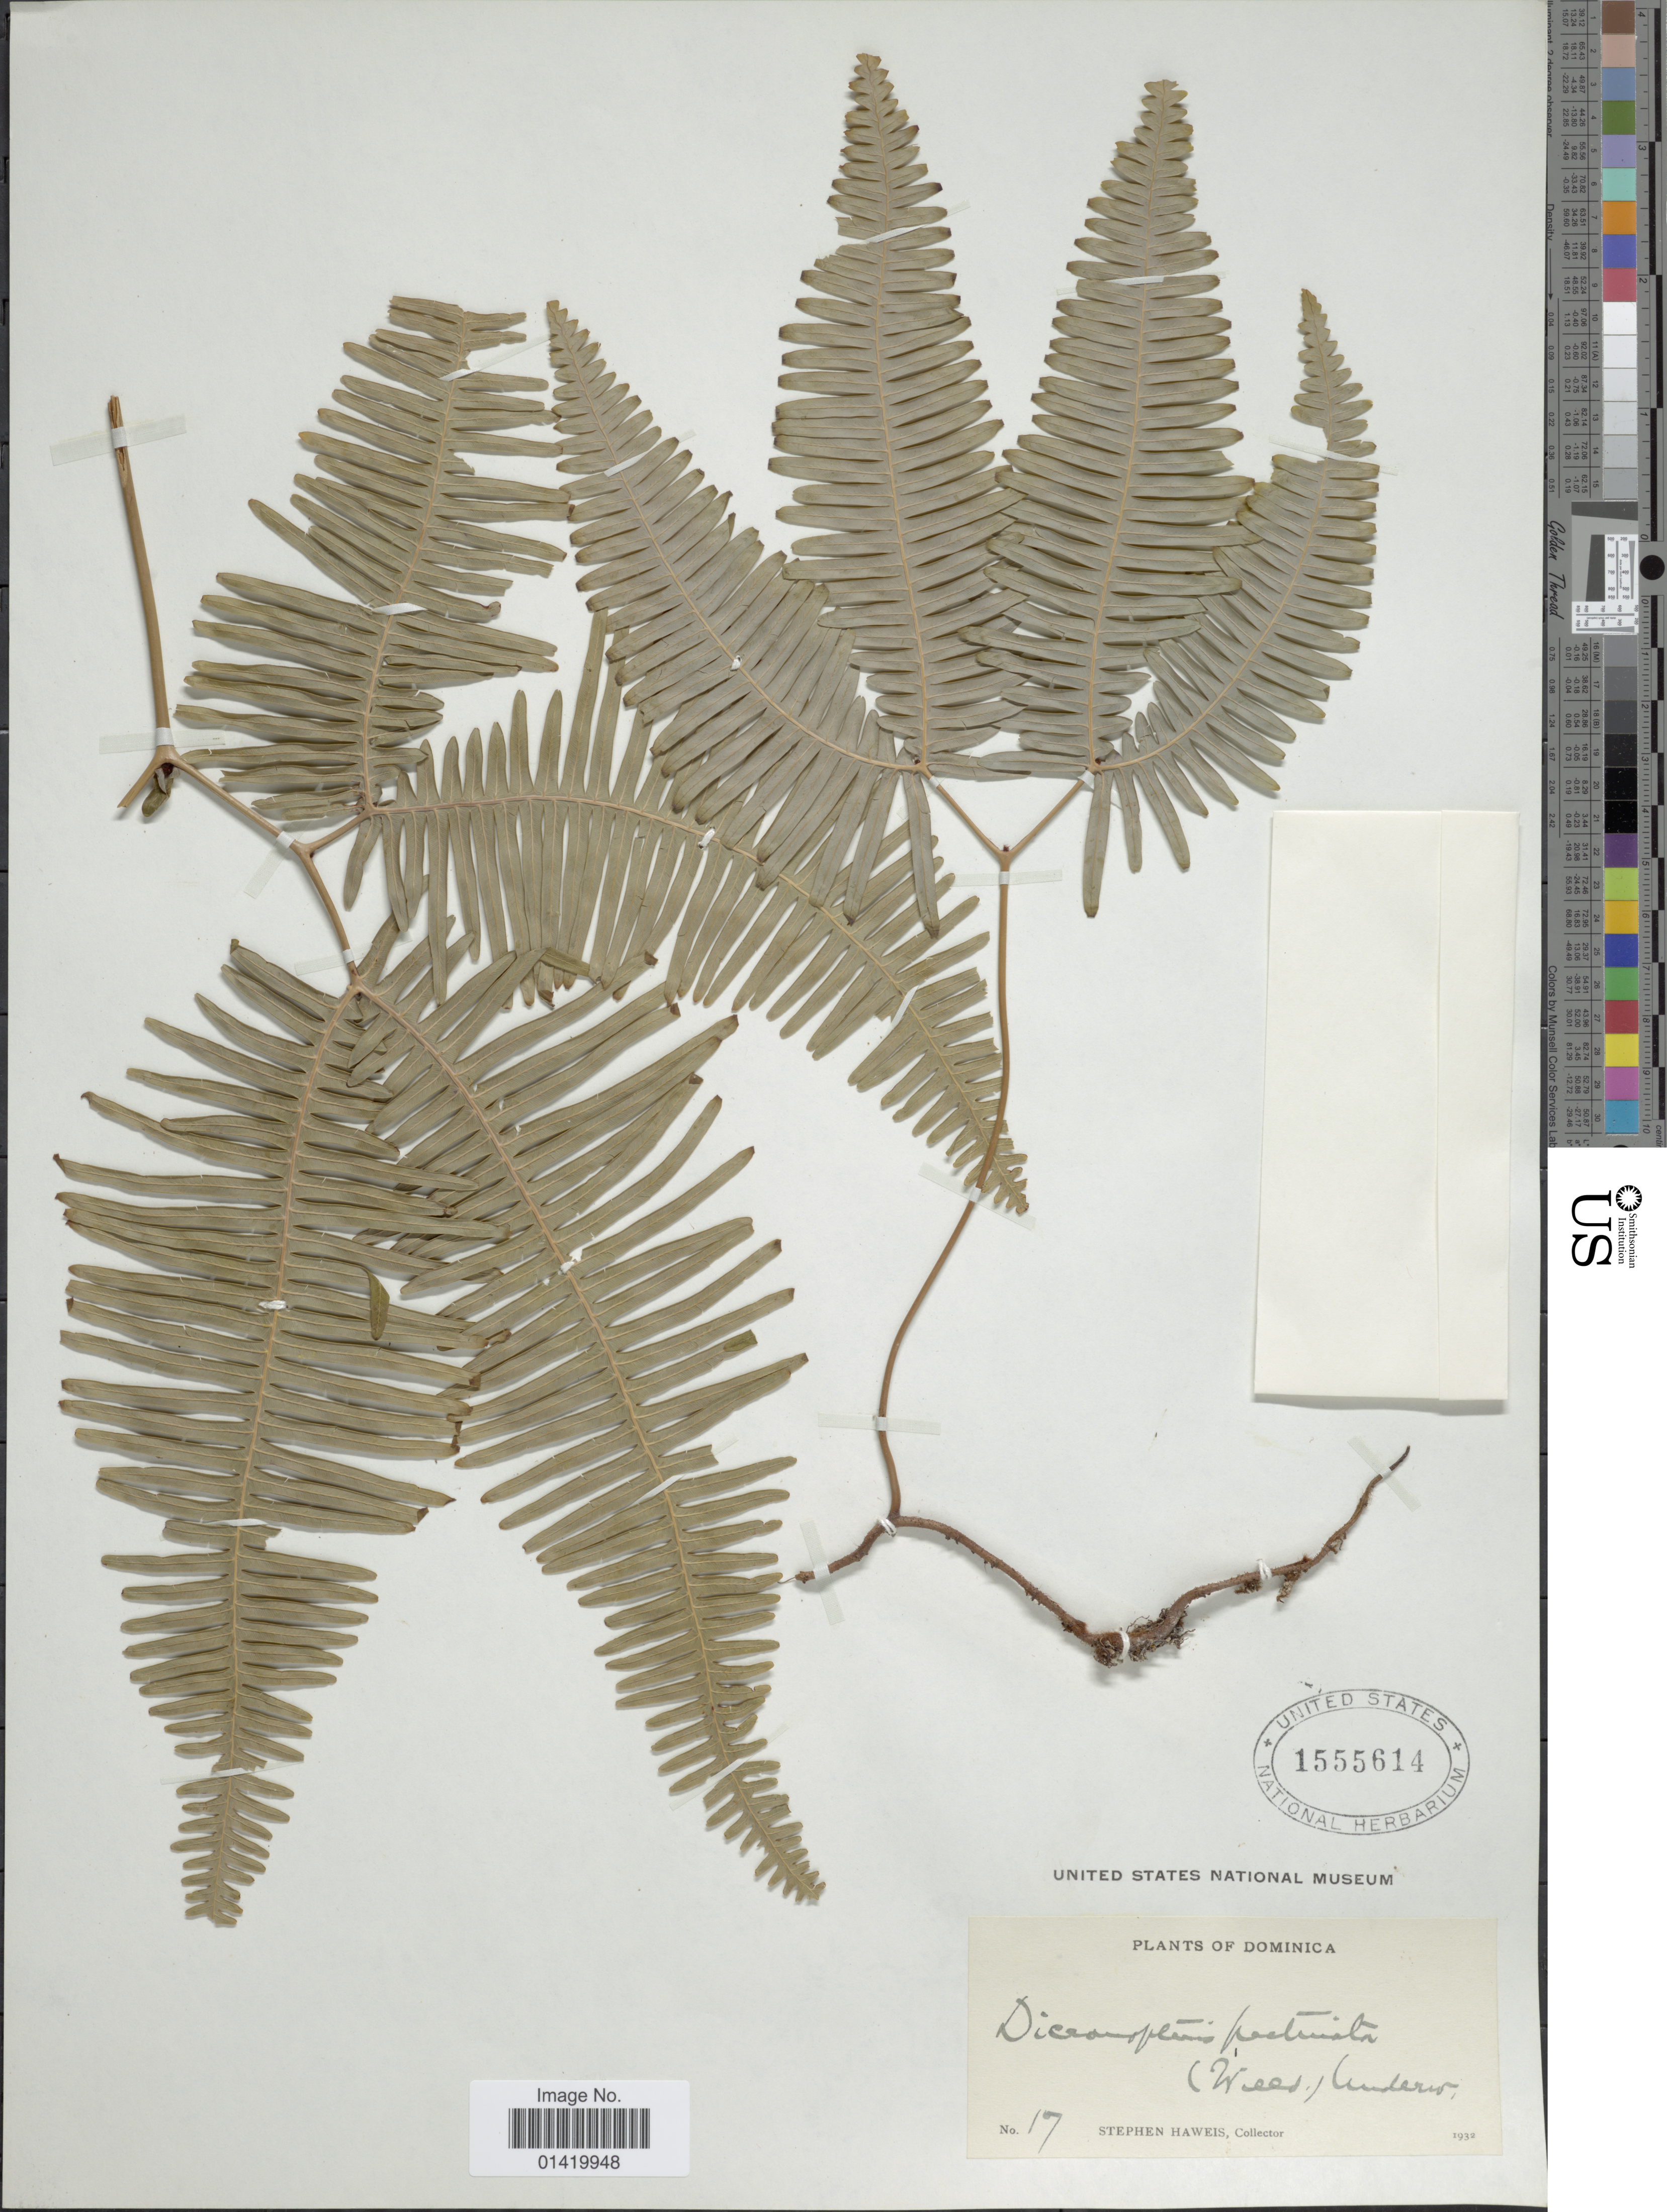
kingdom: Plantae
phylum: Tracheophyta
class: Polypodiopsida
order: Gleicheniales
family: Gleicheniaceae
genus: Gleichenella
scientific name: Gleichenella pectinata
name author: (Willd.) Ching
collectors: S. Haweis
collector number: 17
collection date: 1932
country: Dominica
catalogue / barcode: US 1555614